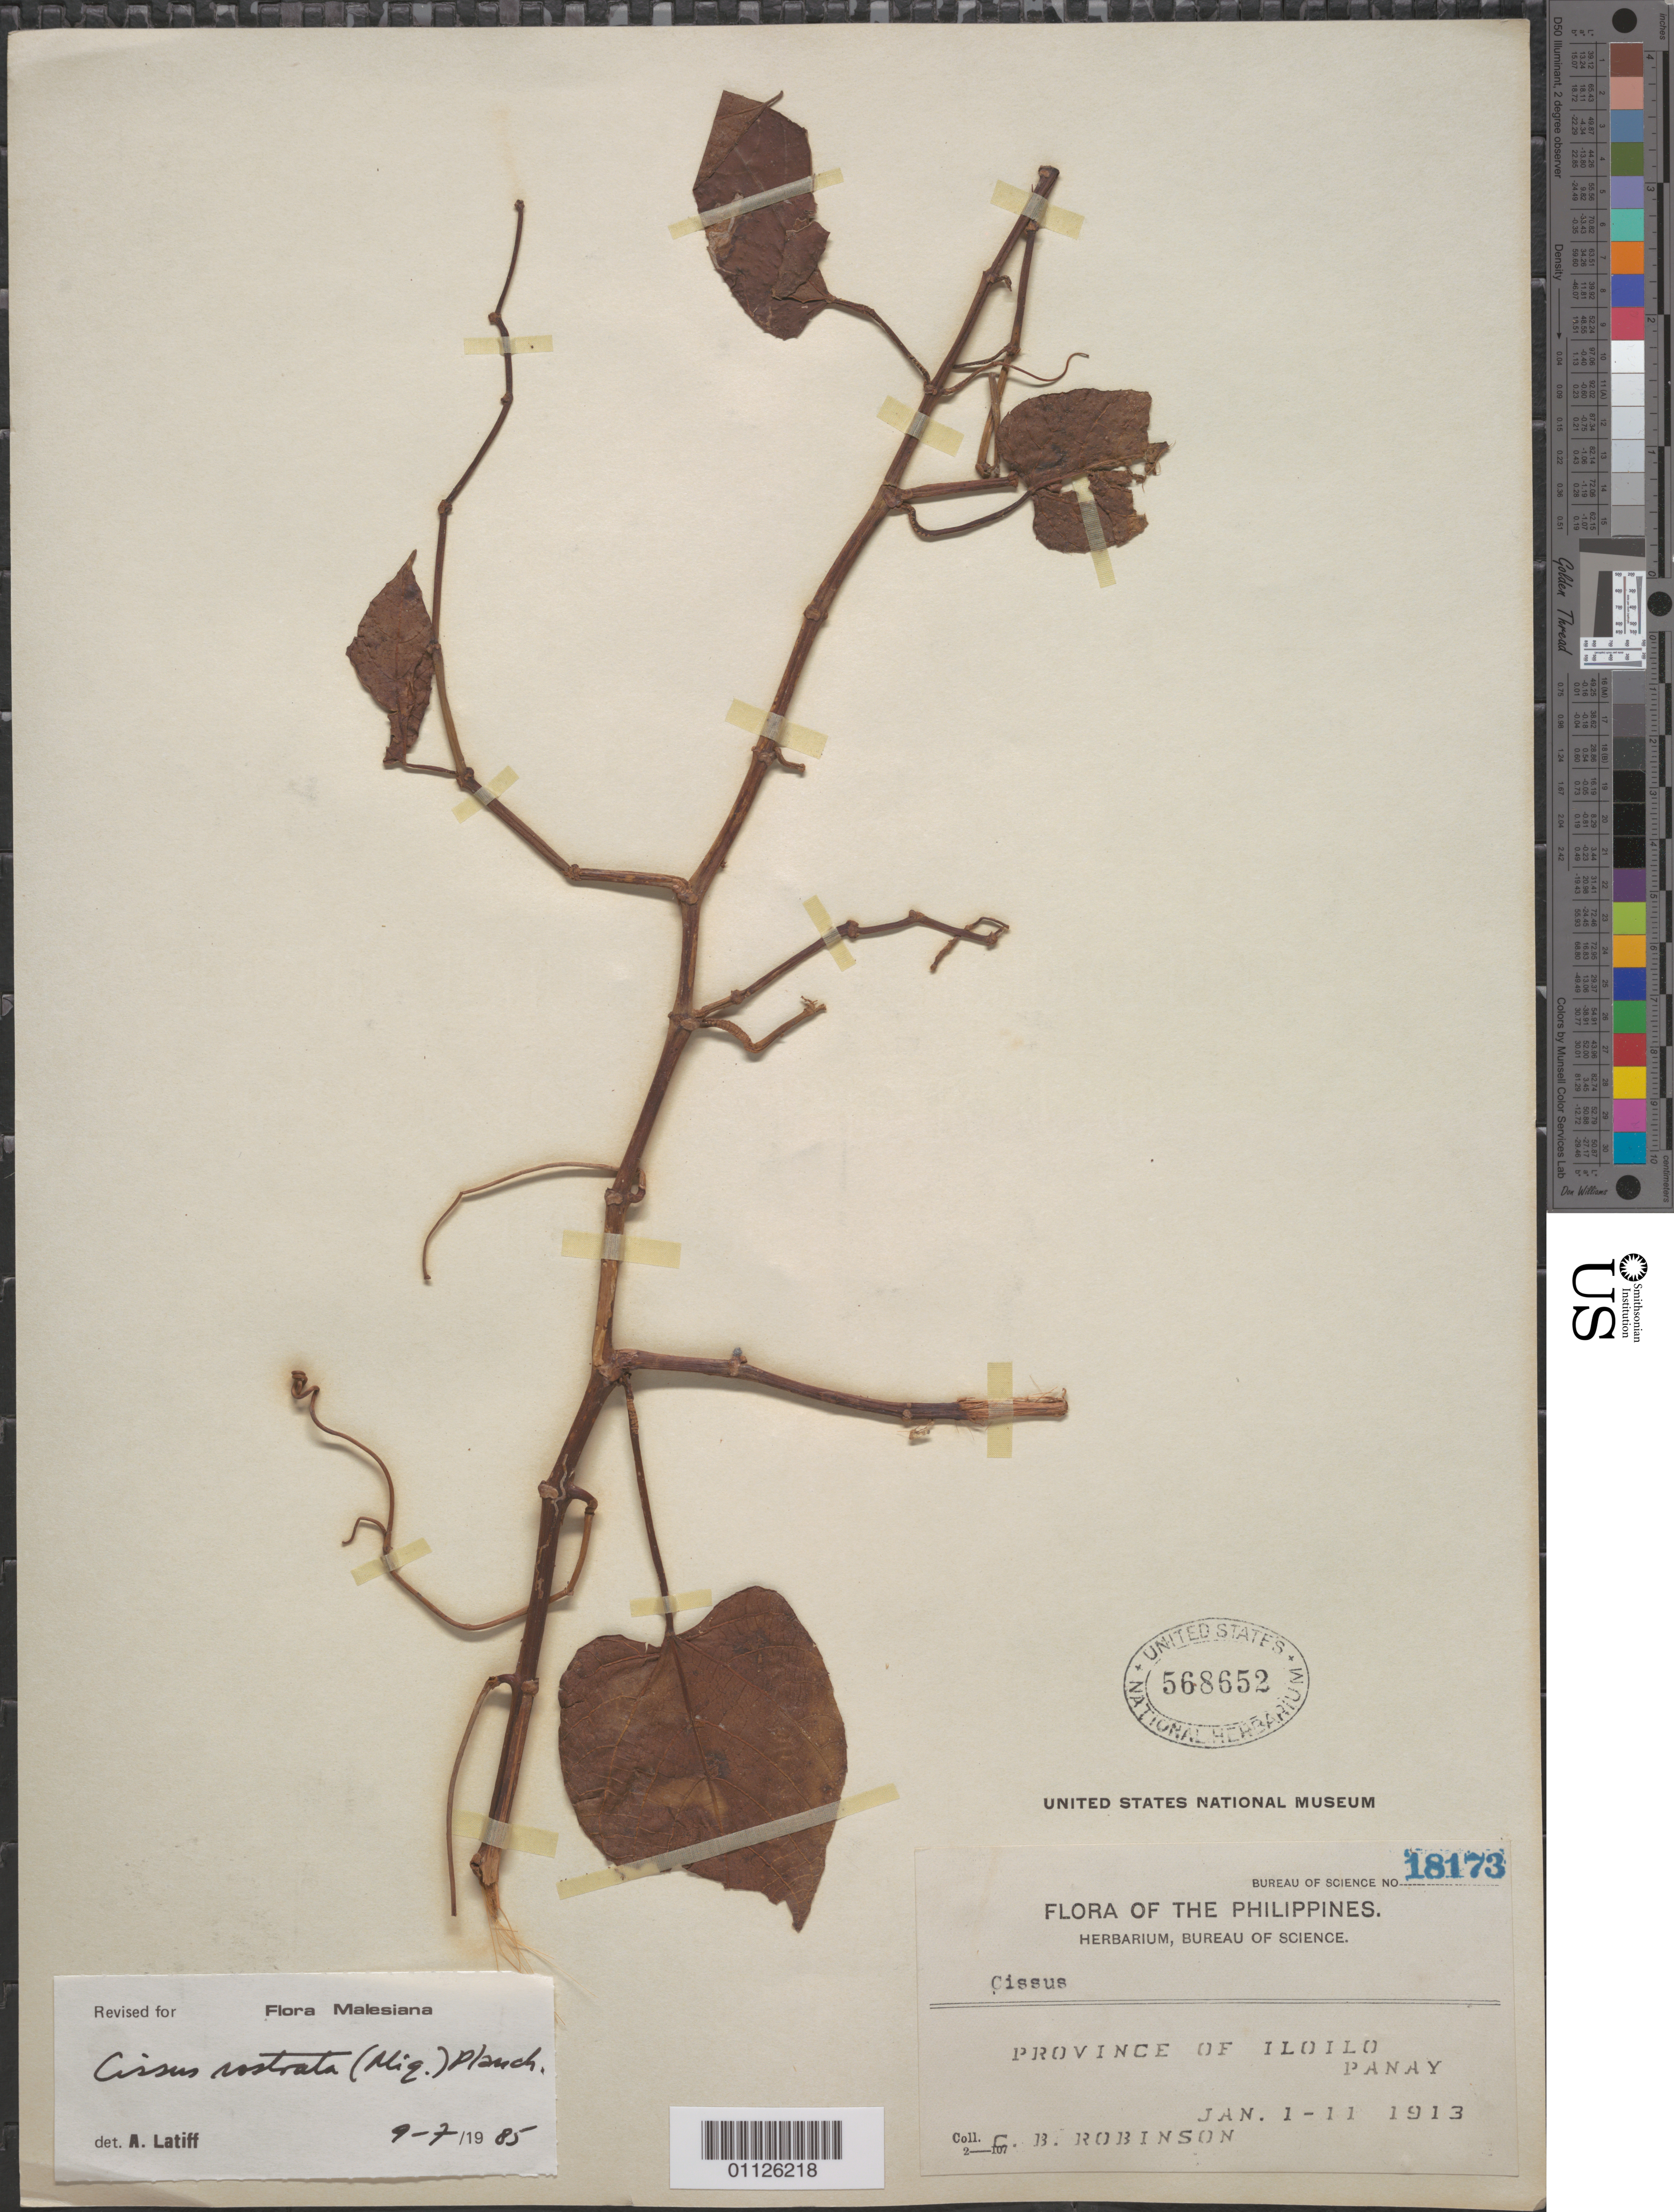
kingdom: Plantae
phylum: Tracheophyta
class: Magnoliopsida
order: Vitales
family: Vitaceae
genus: Cissus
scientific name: Cissus rostrata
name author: (Miq.) Planch.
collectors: C. Robinson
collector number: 18173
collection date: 1913-01-01/1913-01-11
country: Philippines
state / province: Western Visayas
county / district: Iloilo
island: Panay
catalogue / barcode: US 568652